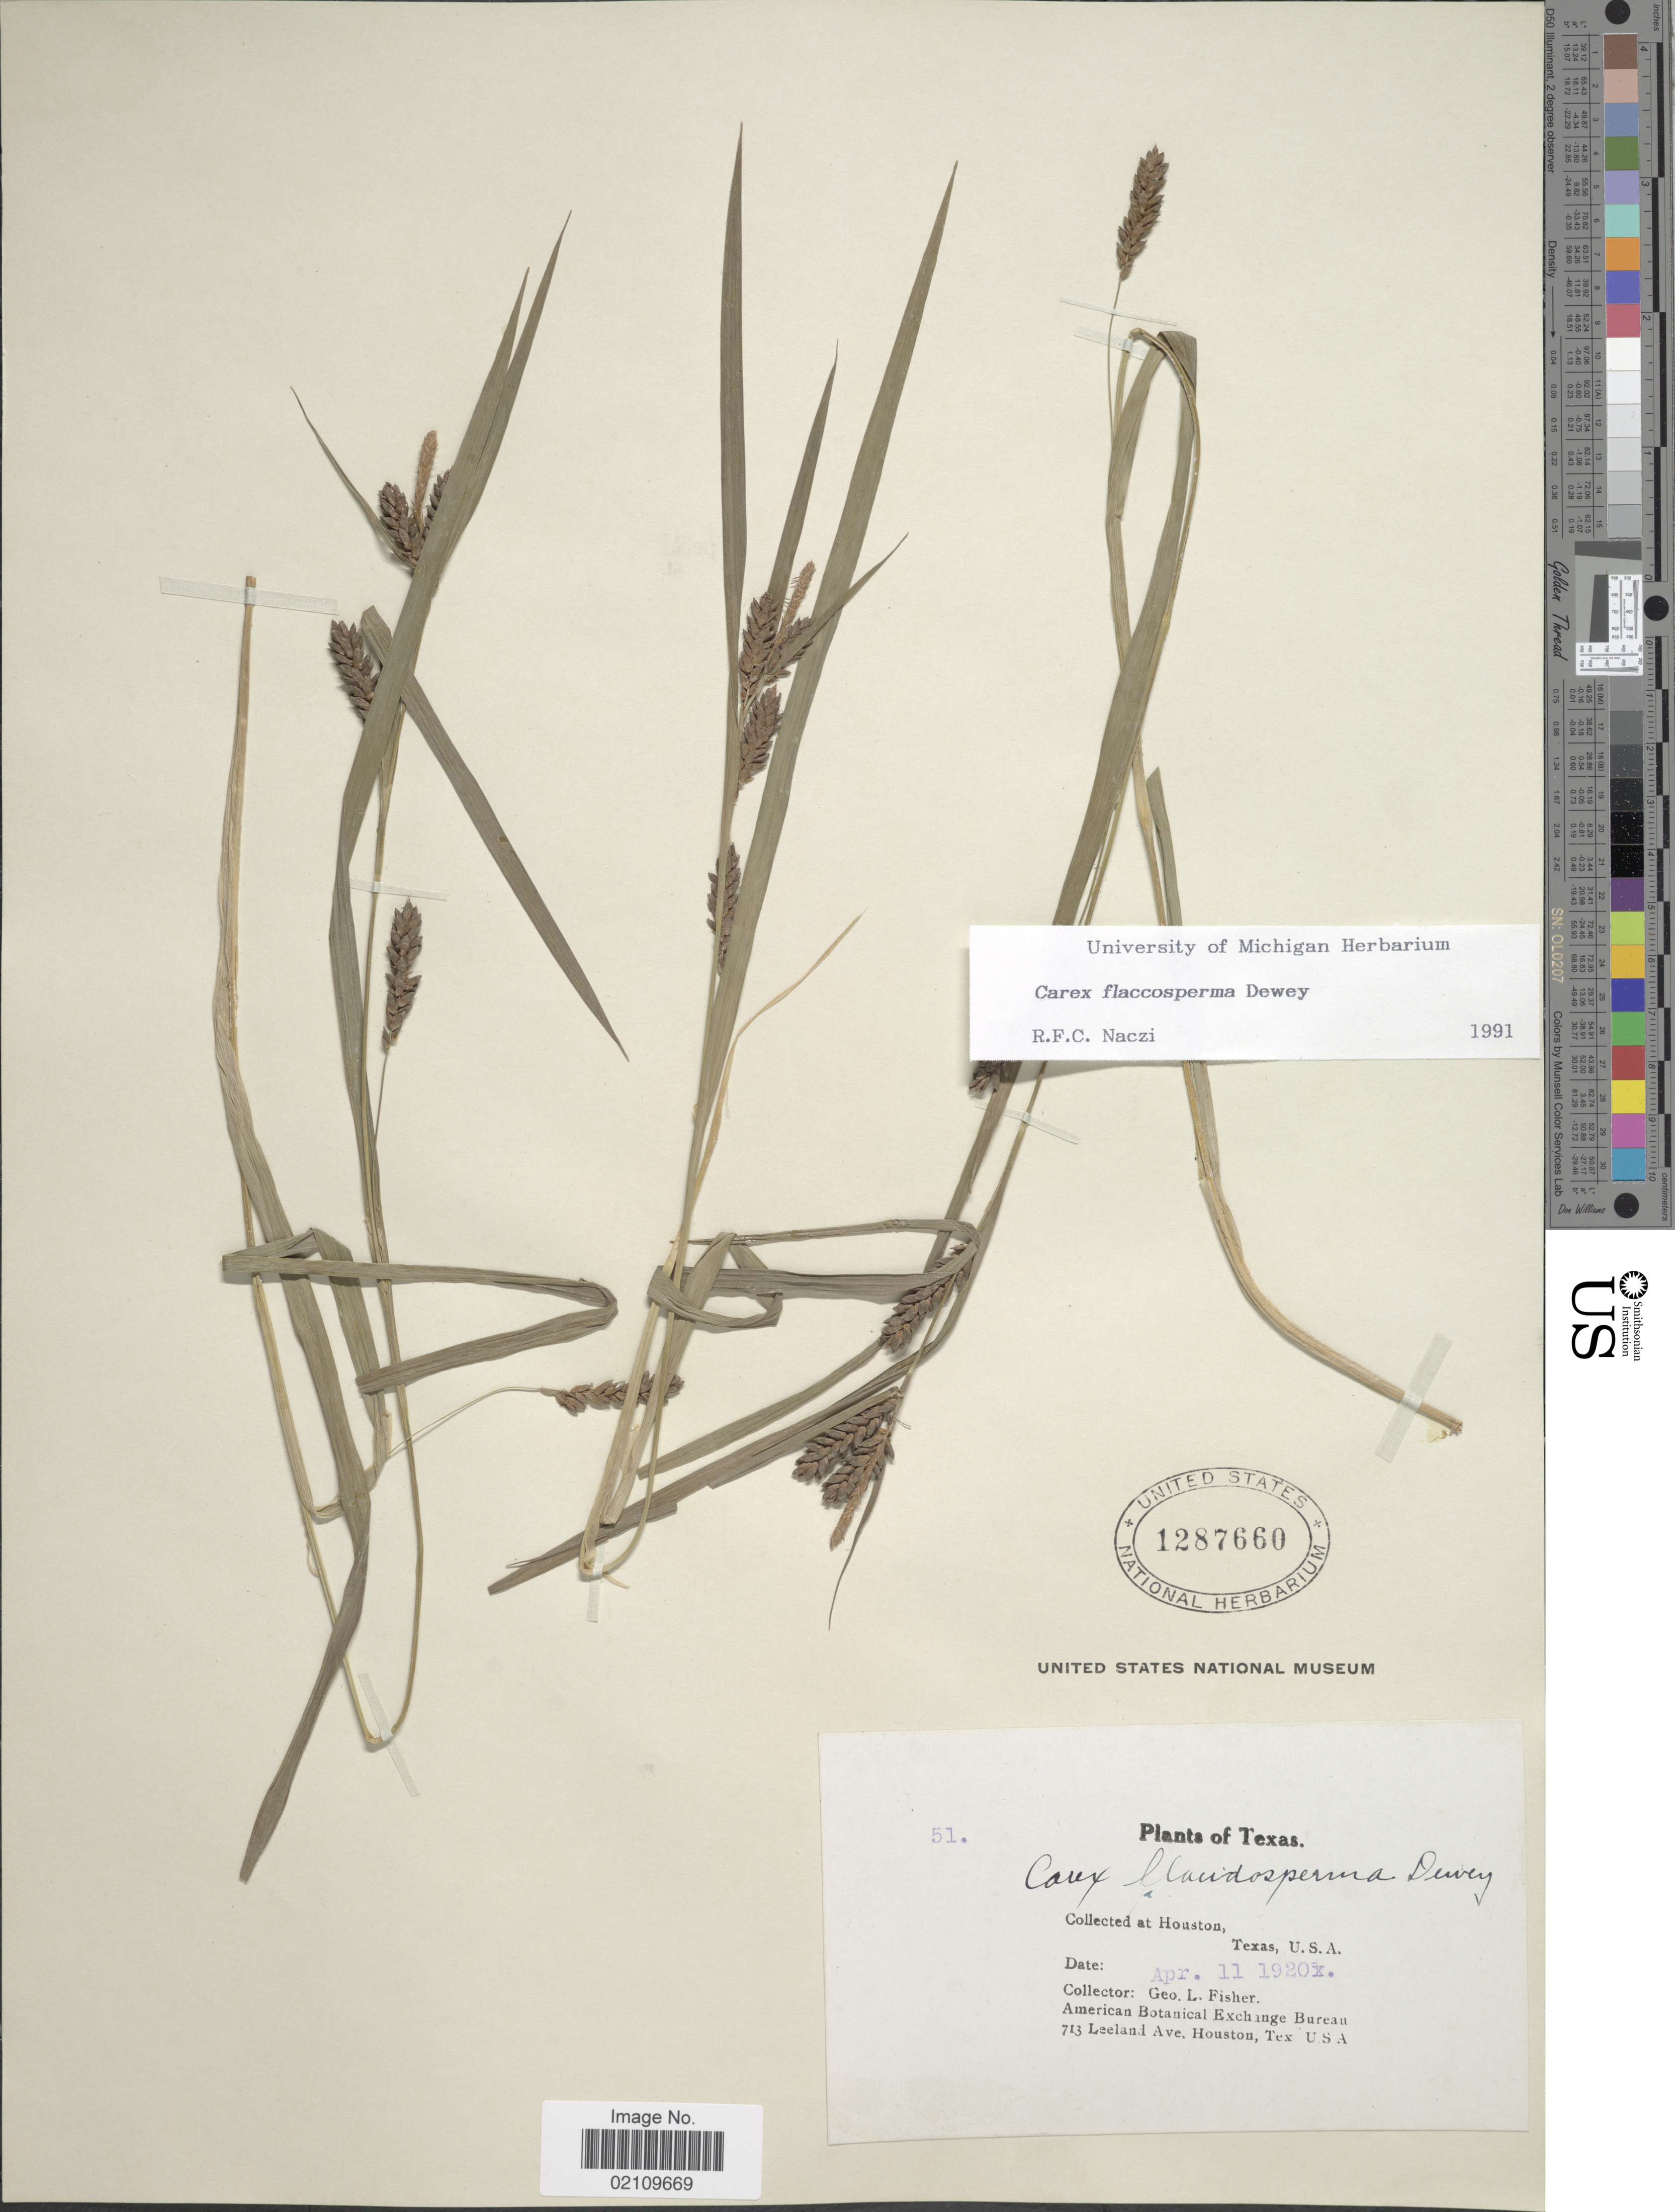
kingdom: Plantae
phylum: Tracheophyta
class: Liliopsida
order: Poales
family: Cyperaceae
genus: Carex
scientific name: Carex flaccosperma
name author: Dewey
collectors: G. L. Fisher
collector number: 51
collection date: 1920-04-11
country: United States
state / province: Texas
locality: Houston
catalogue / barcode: US 1287660